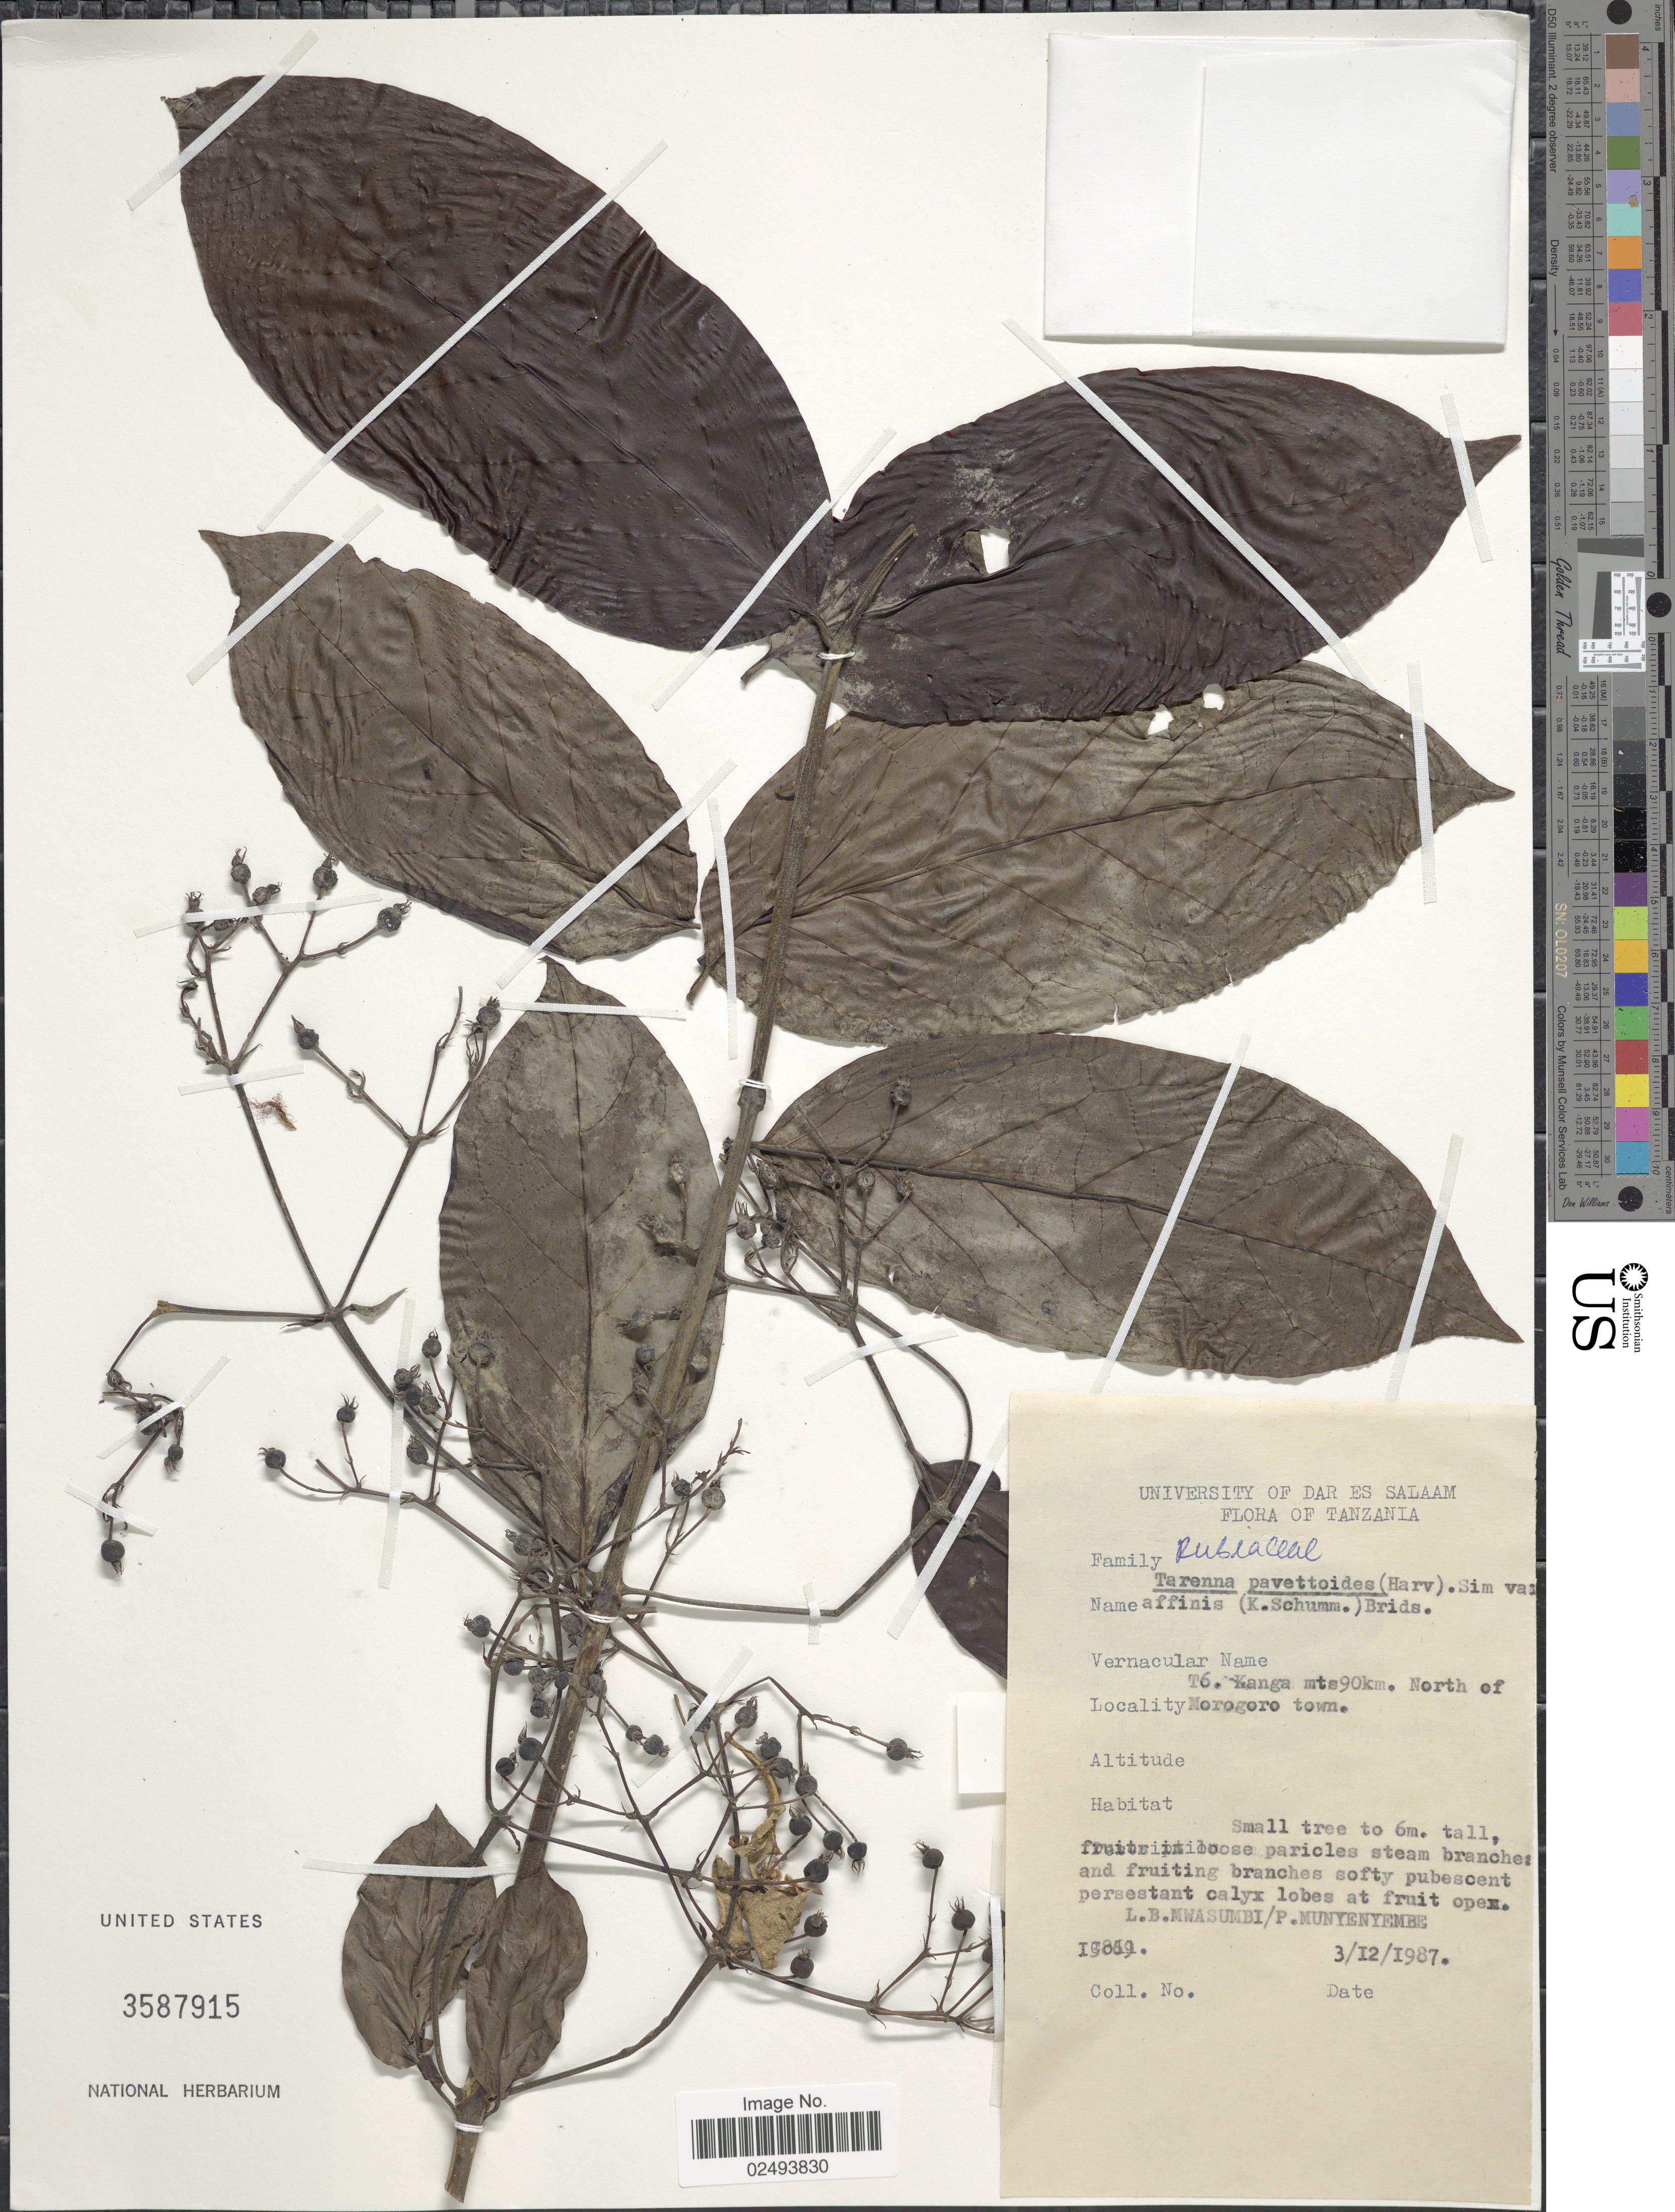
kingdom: Plantae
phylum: Tracheophyta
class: Magnoliopsida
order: Gentianales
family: Rubiaceae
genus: Tarenna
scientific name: Tarenna pavettoides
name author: (Harv.) Sims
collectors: L. Mwasumbi & P. Munyenyembe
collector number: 13869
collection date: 1987-12-03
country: Tanzania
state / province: Morogoro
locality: T6. Kanga mts 90 km. North of Morogoro town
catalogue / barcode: US 3587915